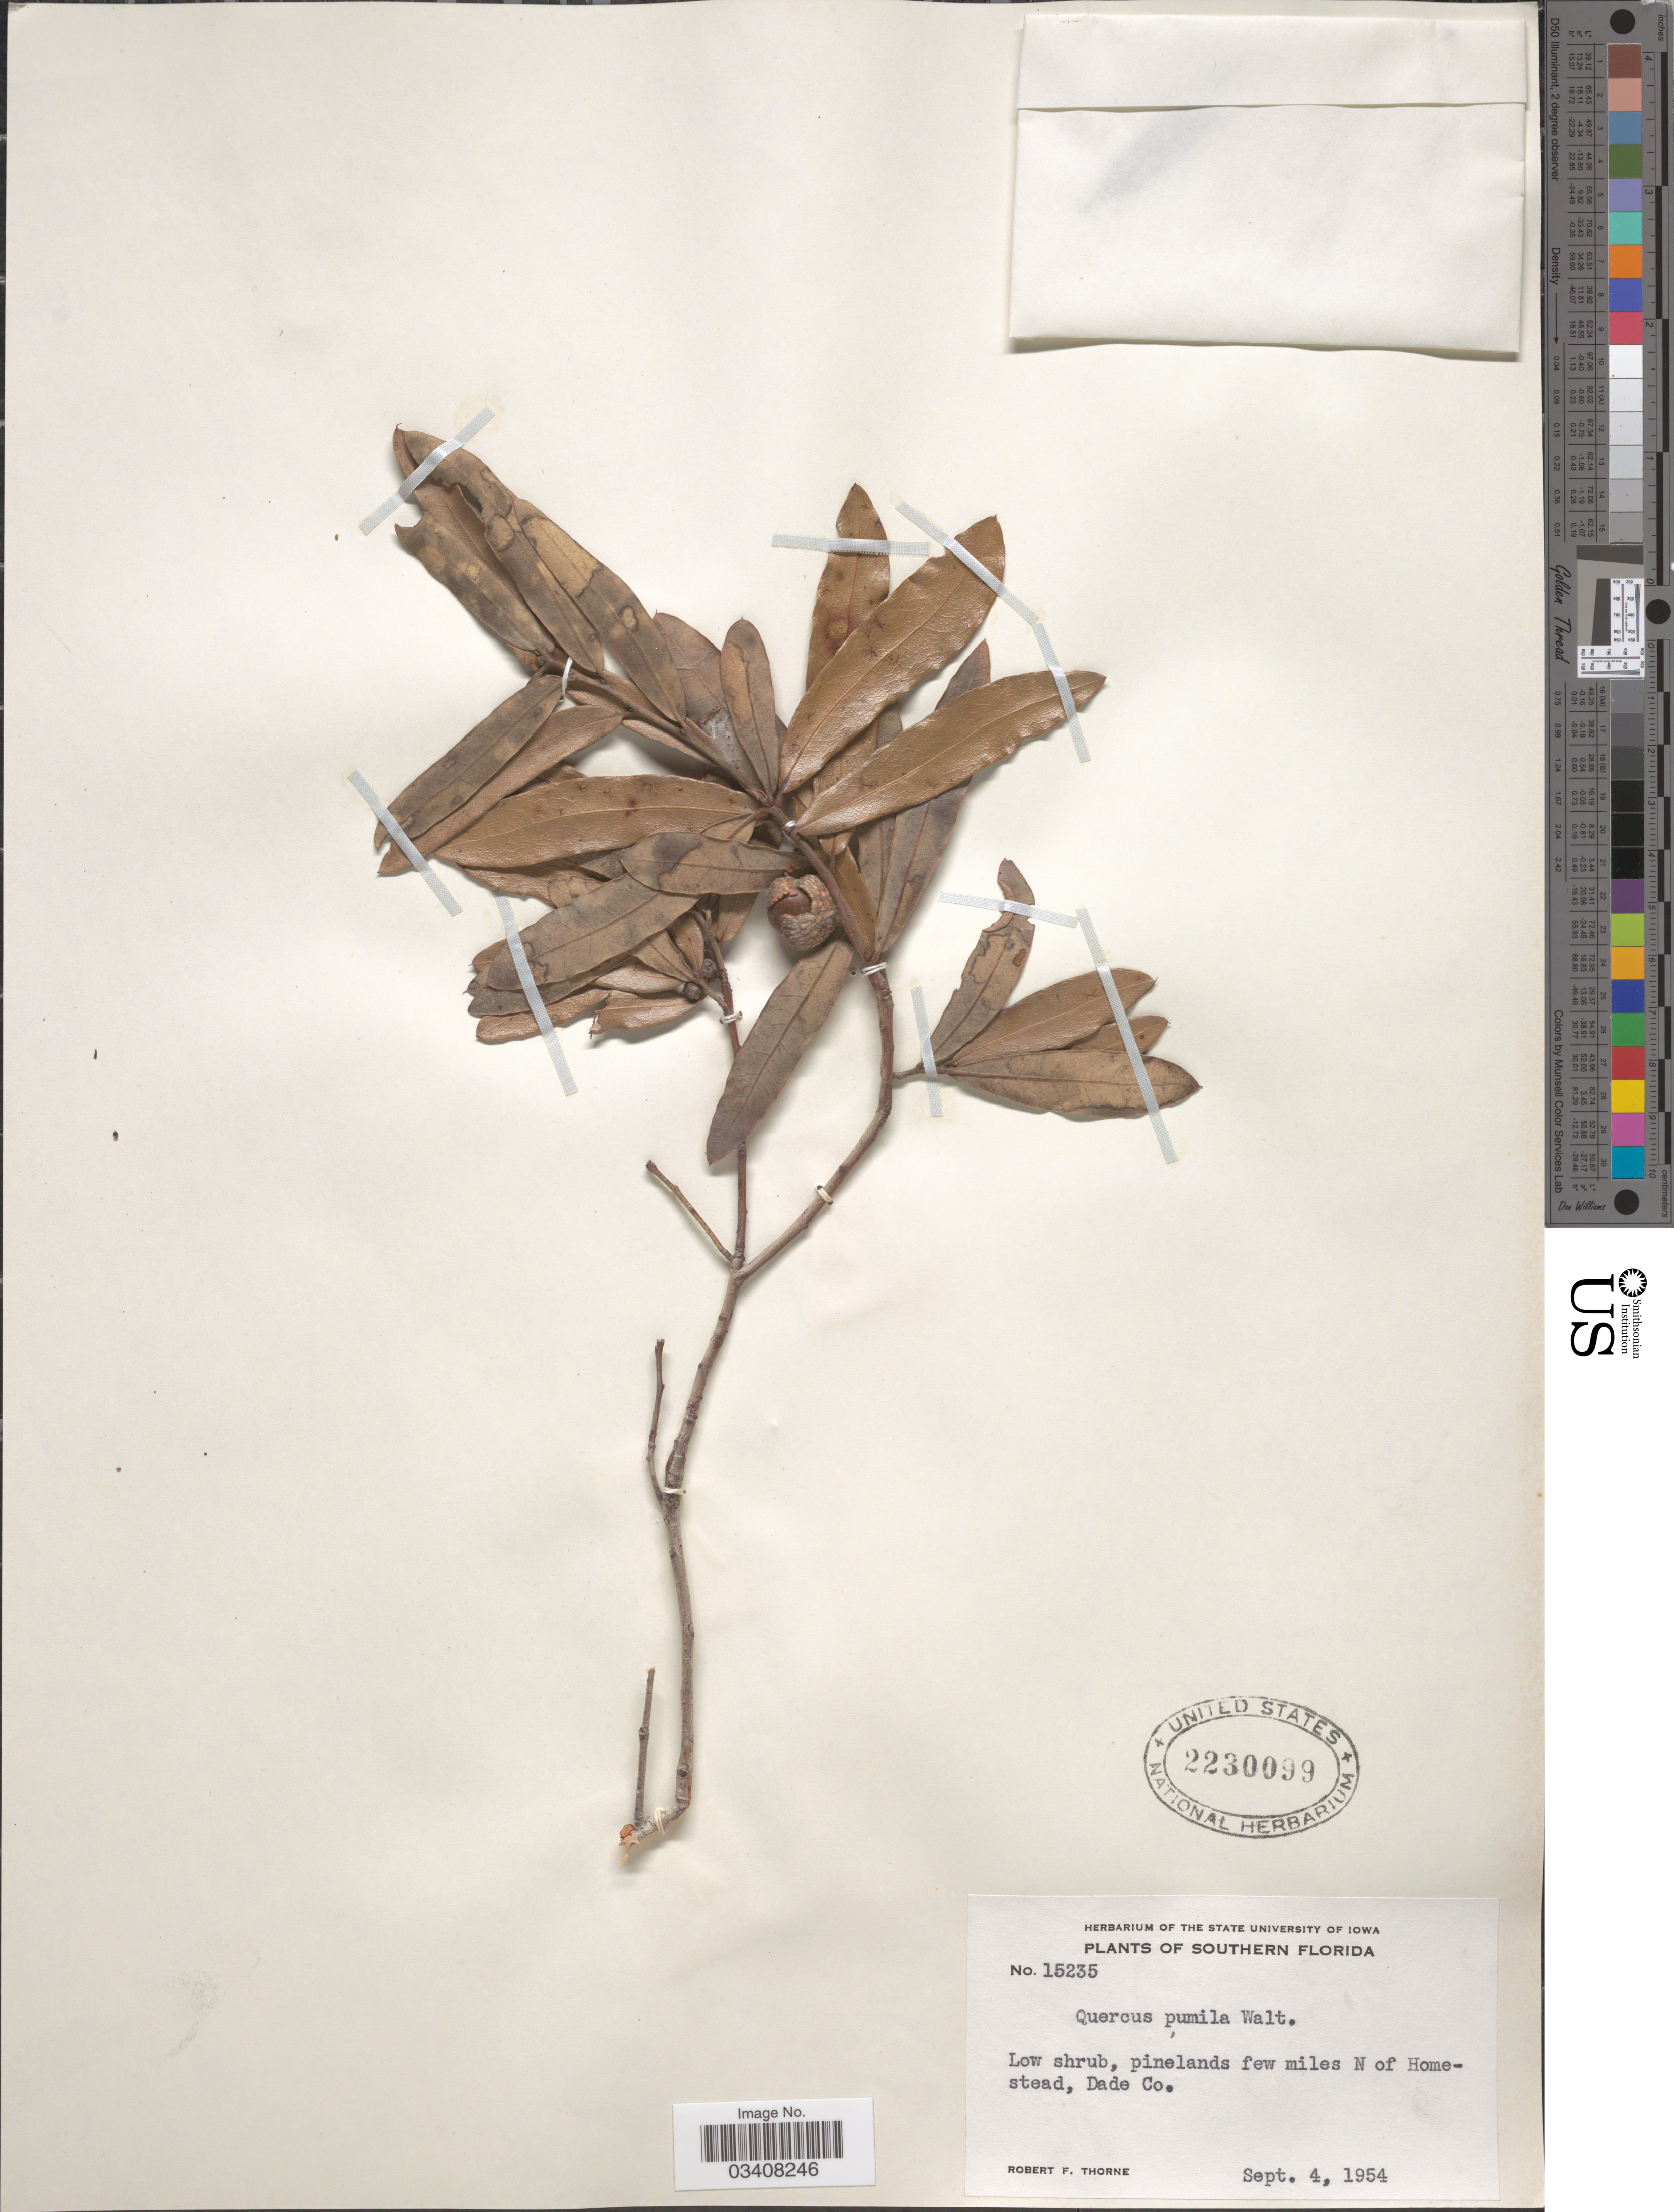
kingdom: Plantae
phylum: Tracheophyta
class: Magnoliopsida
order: Fagales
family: Fagaceae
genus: Quercus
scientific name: Quercus pumila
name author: Walter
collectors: R. F. Thorne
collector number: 15235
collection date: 1954-09-04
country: United States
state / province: Florida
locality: Southern Florida. Pinelands few miles N of Homestead, Dade Co.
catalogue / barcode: US 2230099